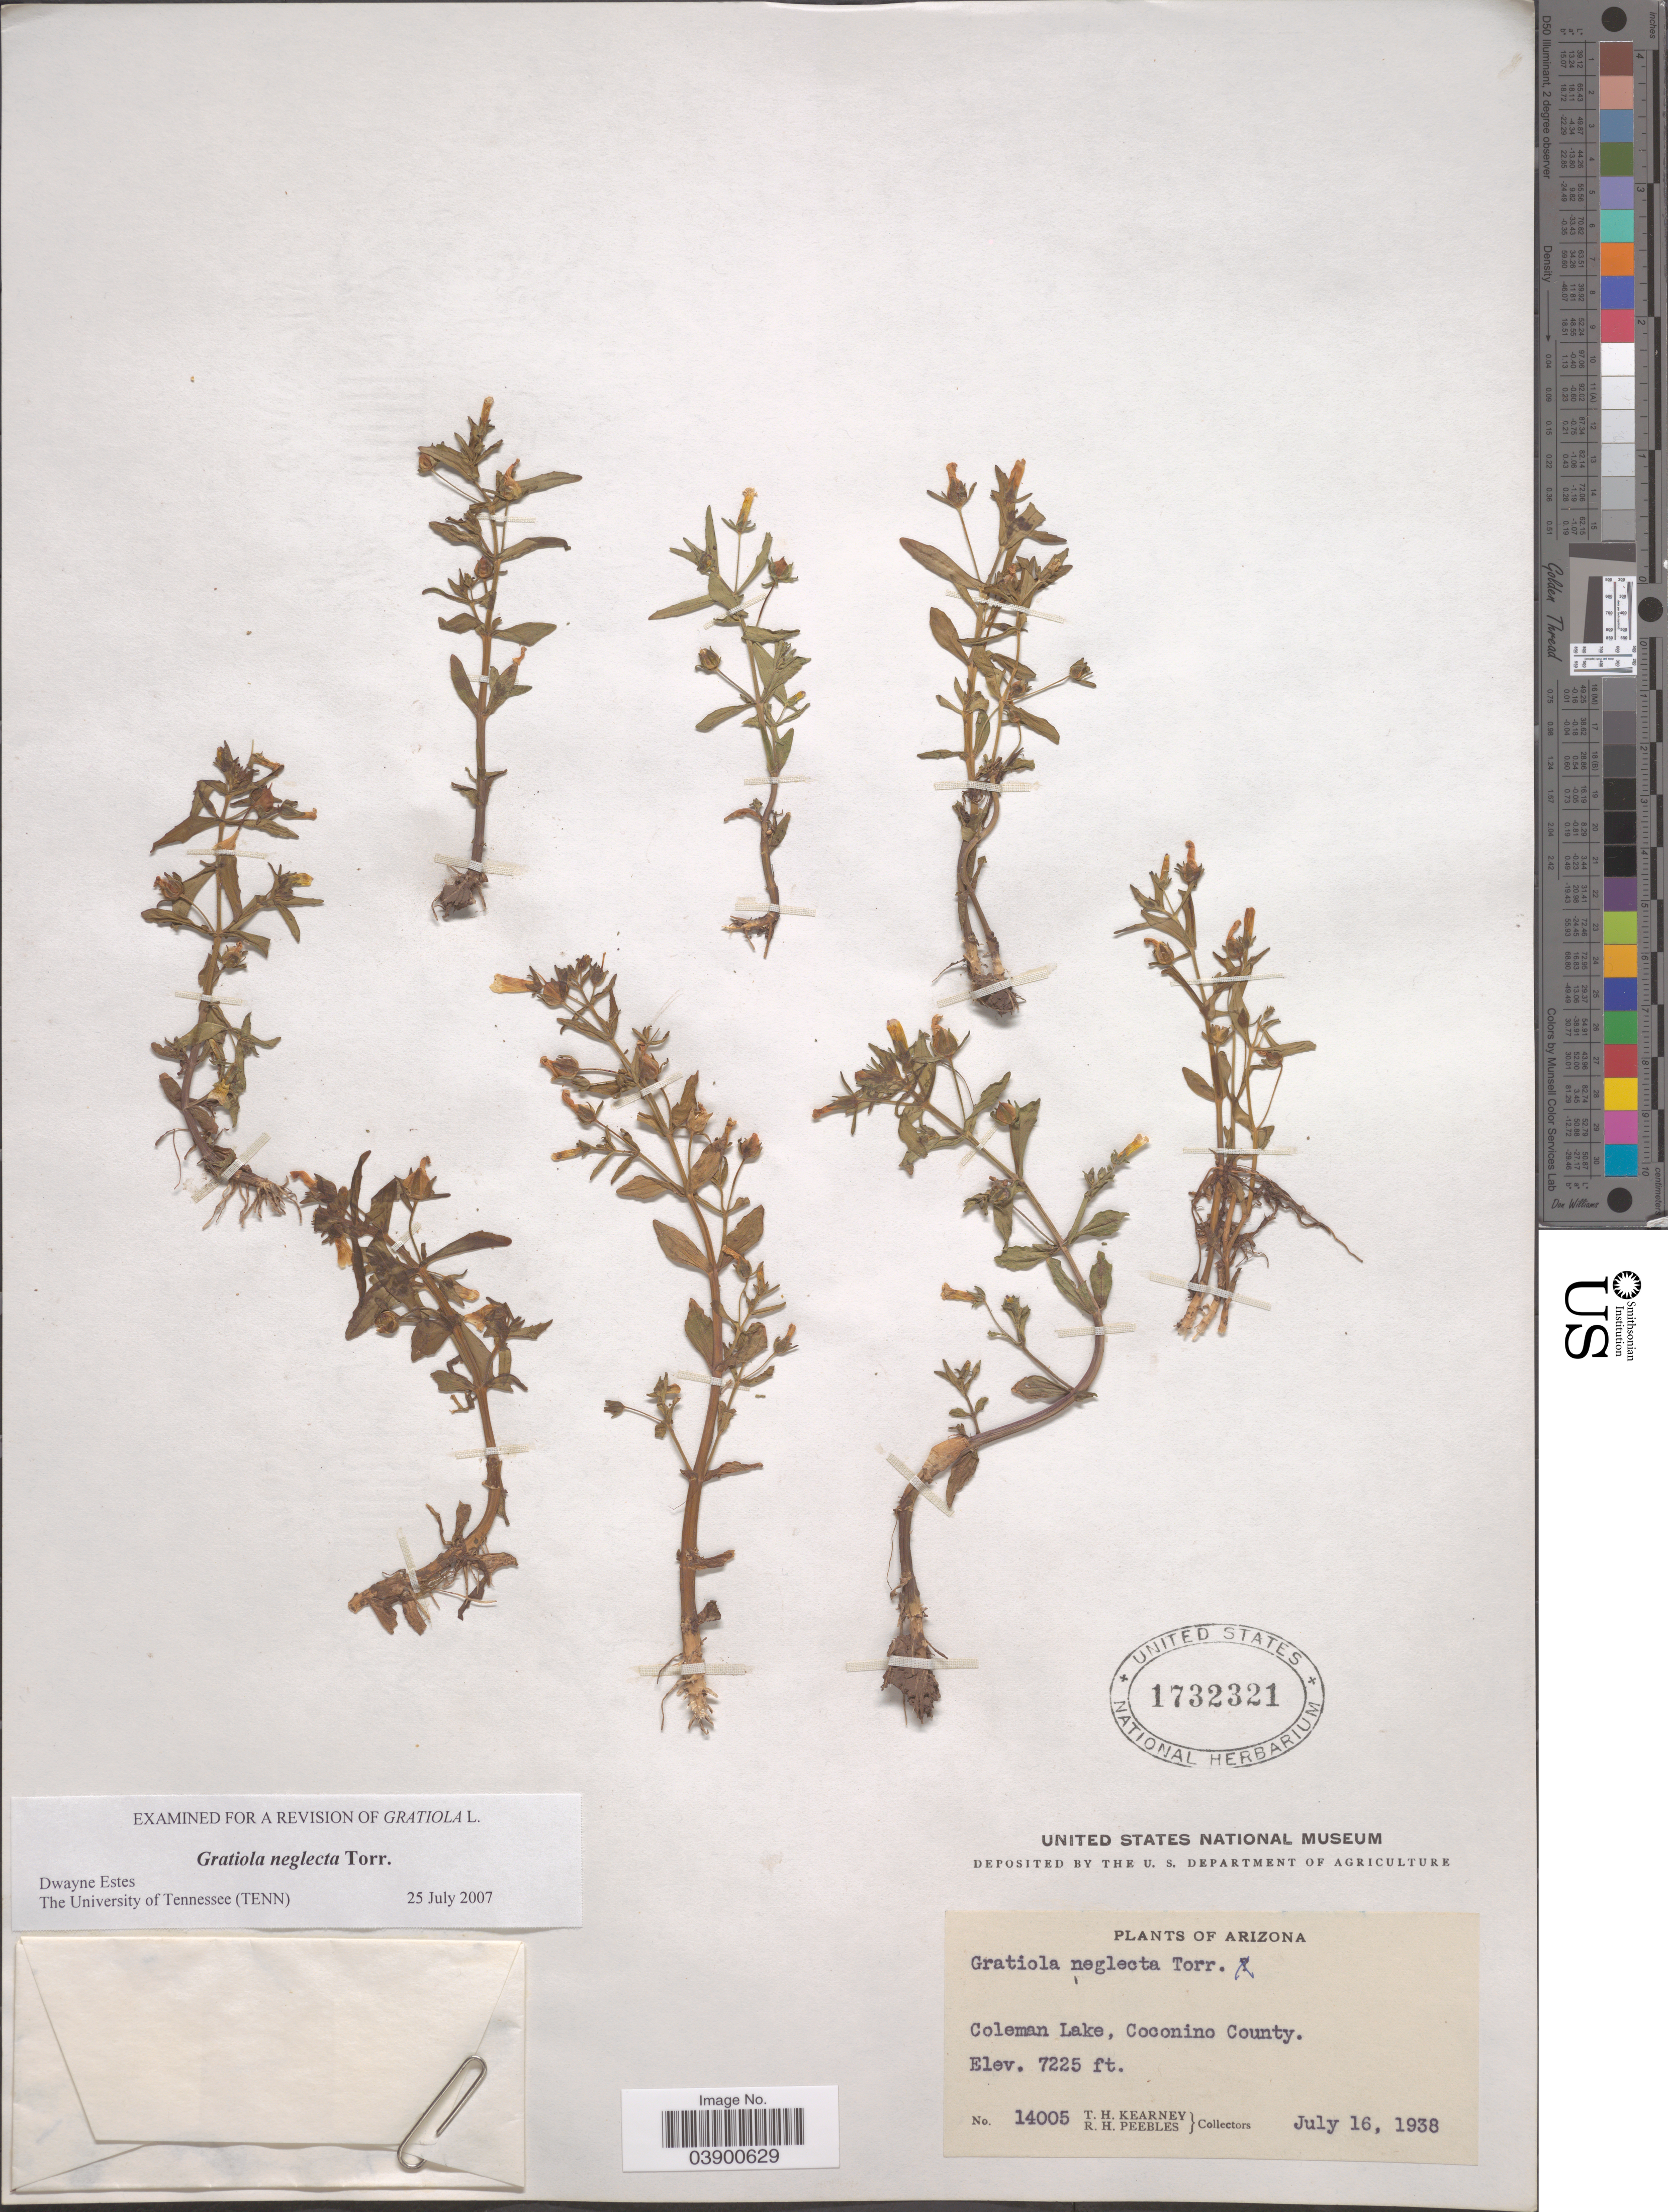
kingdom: Plantae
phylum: Tracheophyta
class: Magnoliopsida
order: Lamiales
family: Plantaginaceae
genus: Gratiola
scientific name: Gratiola neglecta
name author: Torr.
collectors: T. H. Kearney & R. H. Peebles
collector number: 14005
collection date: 1938-07-16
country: United States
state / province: Arizona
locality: Coleman Lake, Coconino County.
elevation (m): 2202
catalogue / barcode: US 1732321